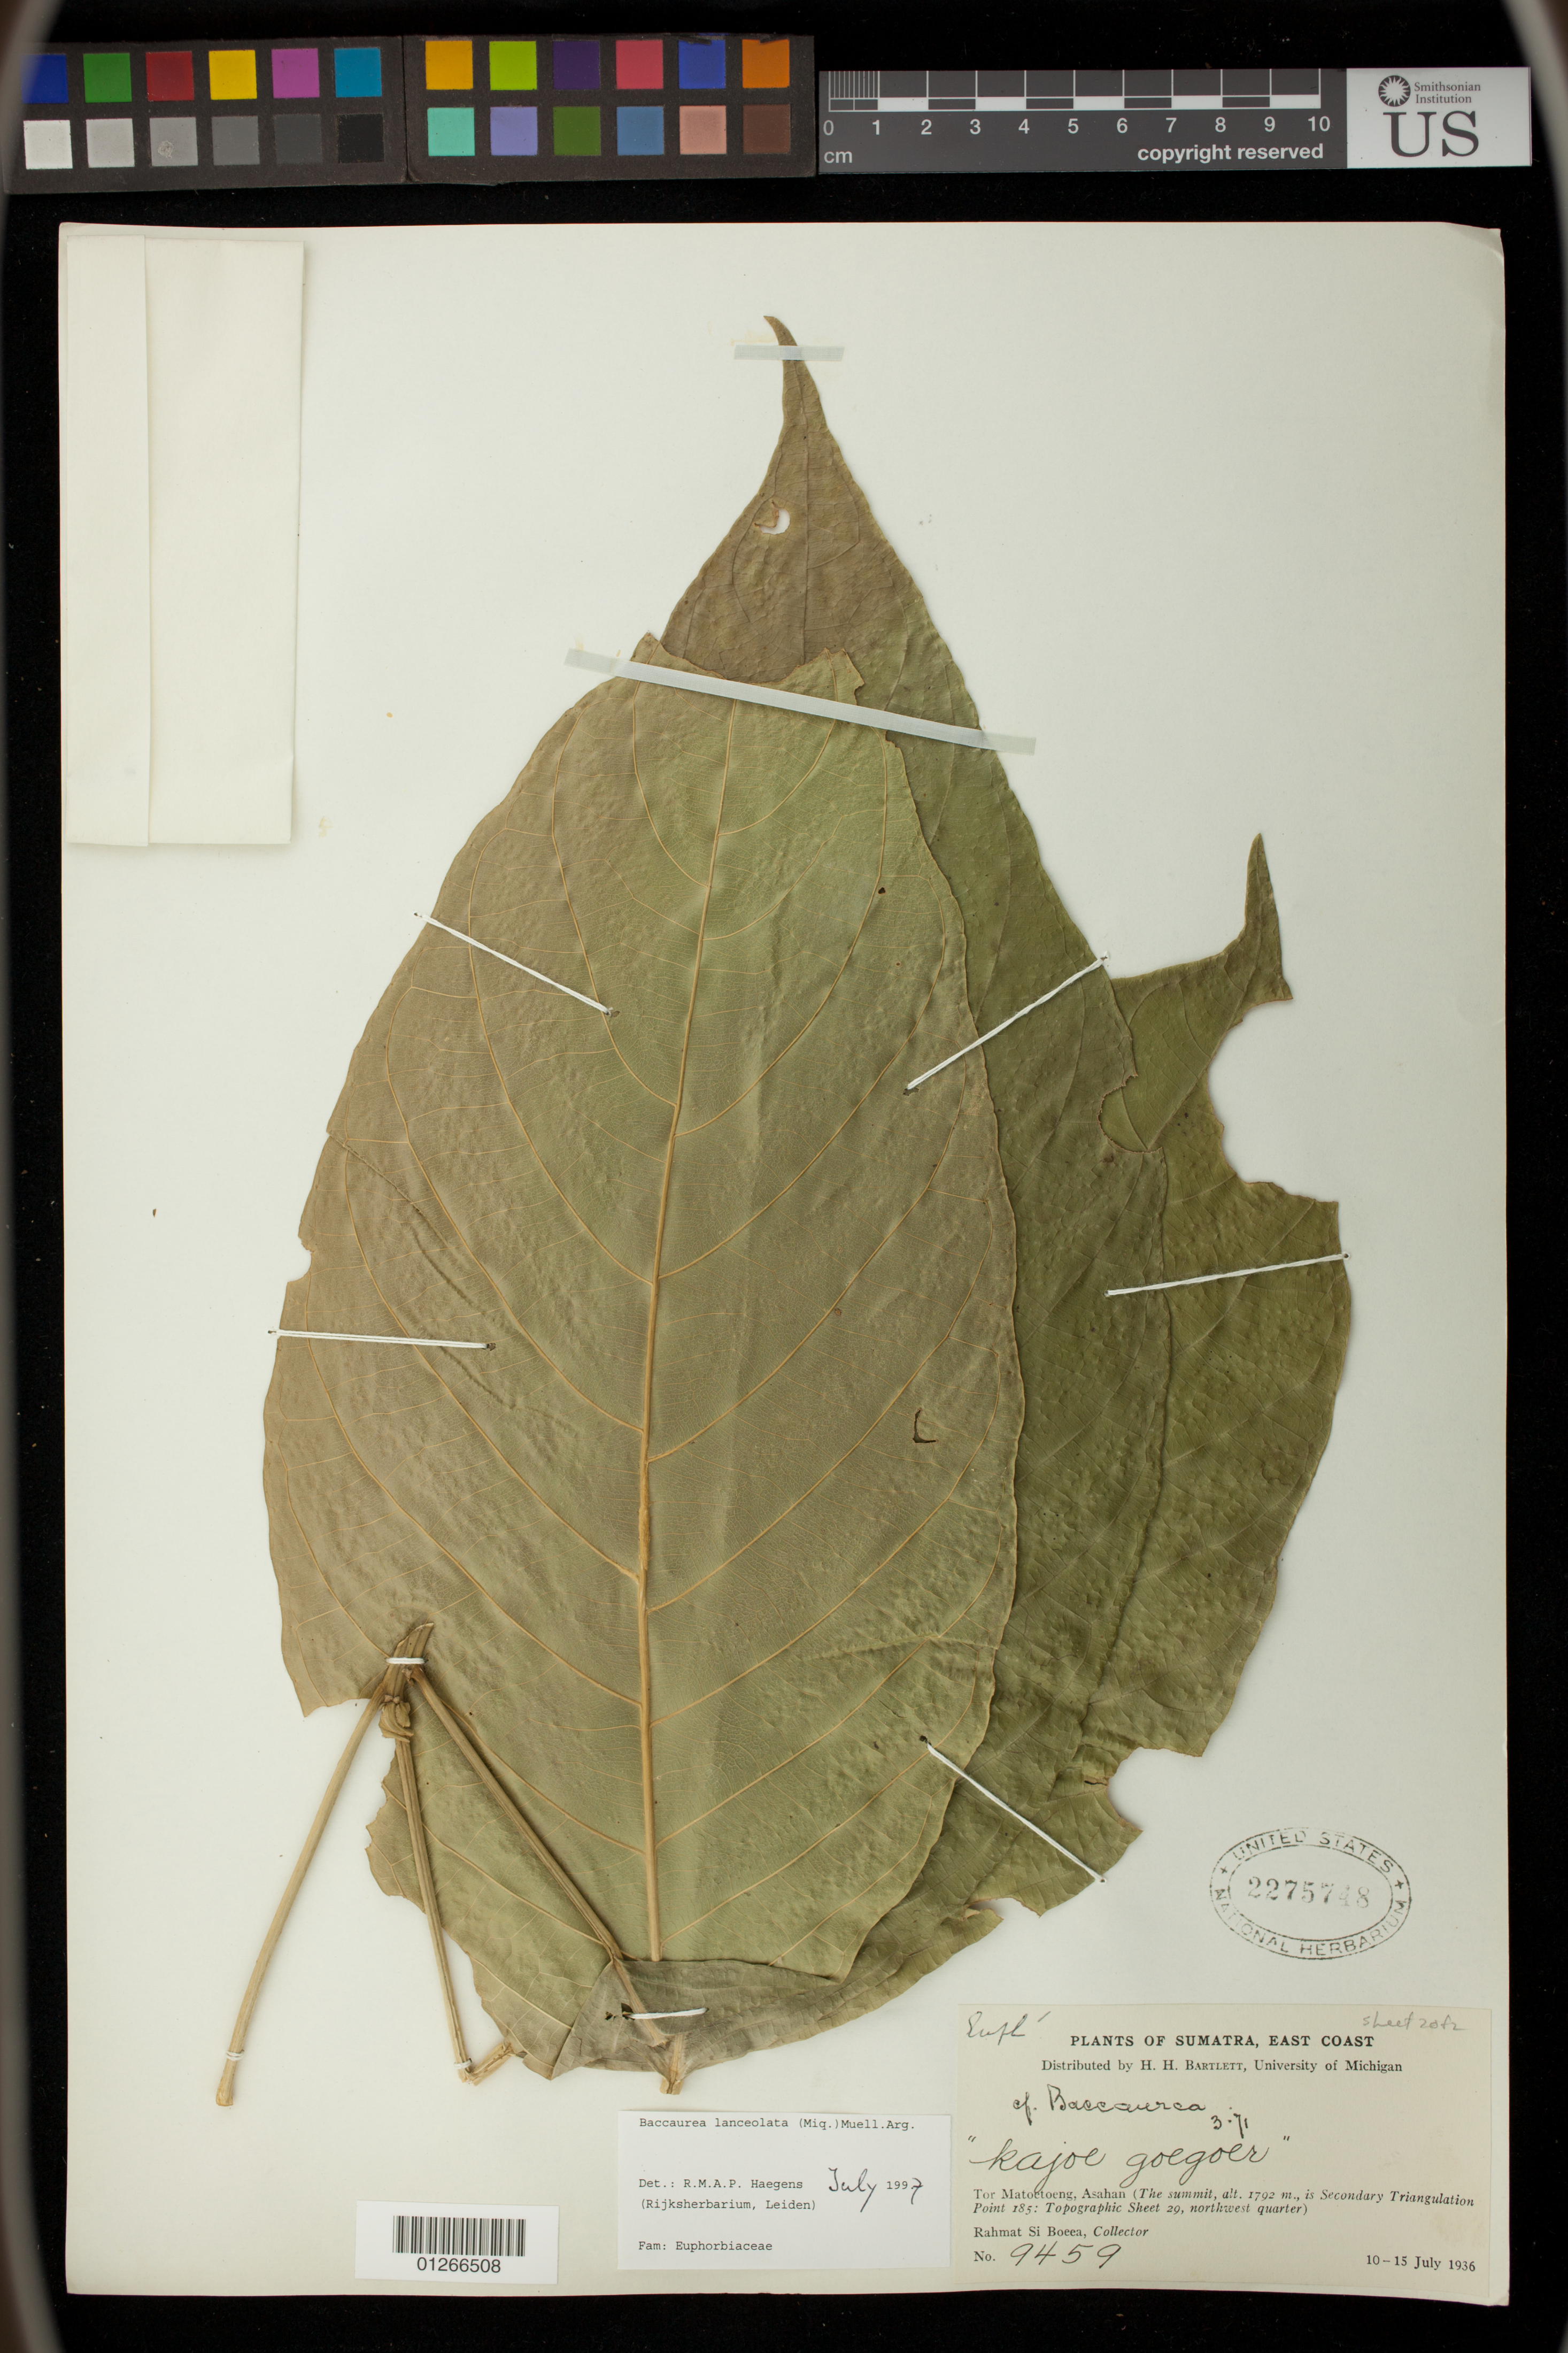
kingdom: Plantae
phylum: Tracheophyta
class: Magnoliopsida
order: Malpighiales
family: Phyllanthaceae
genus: Baccaurea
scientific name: Baccaurea lanceolata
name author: (Miq.) Müll. Arg.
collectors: Rahmat Si Boeea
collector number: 9459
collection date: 1936-07-10/1936-07-15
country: Indonesia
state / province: Sumatra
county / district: Sumatera Utara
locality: Sumatra, East Coast. Tor Matoetoeng, Asahan (The summit is Secondary Triangulation Point 185: Topographic Sheet 29, northwest quarter).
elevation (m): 1792